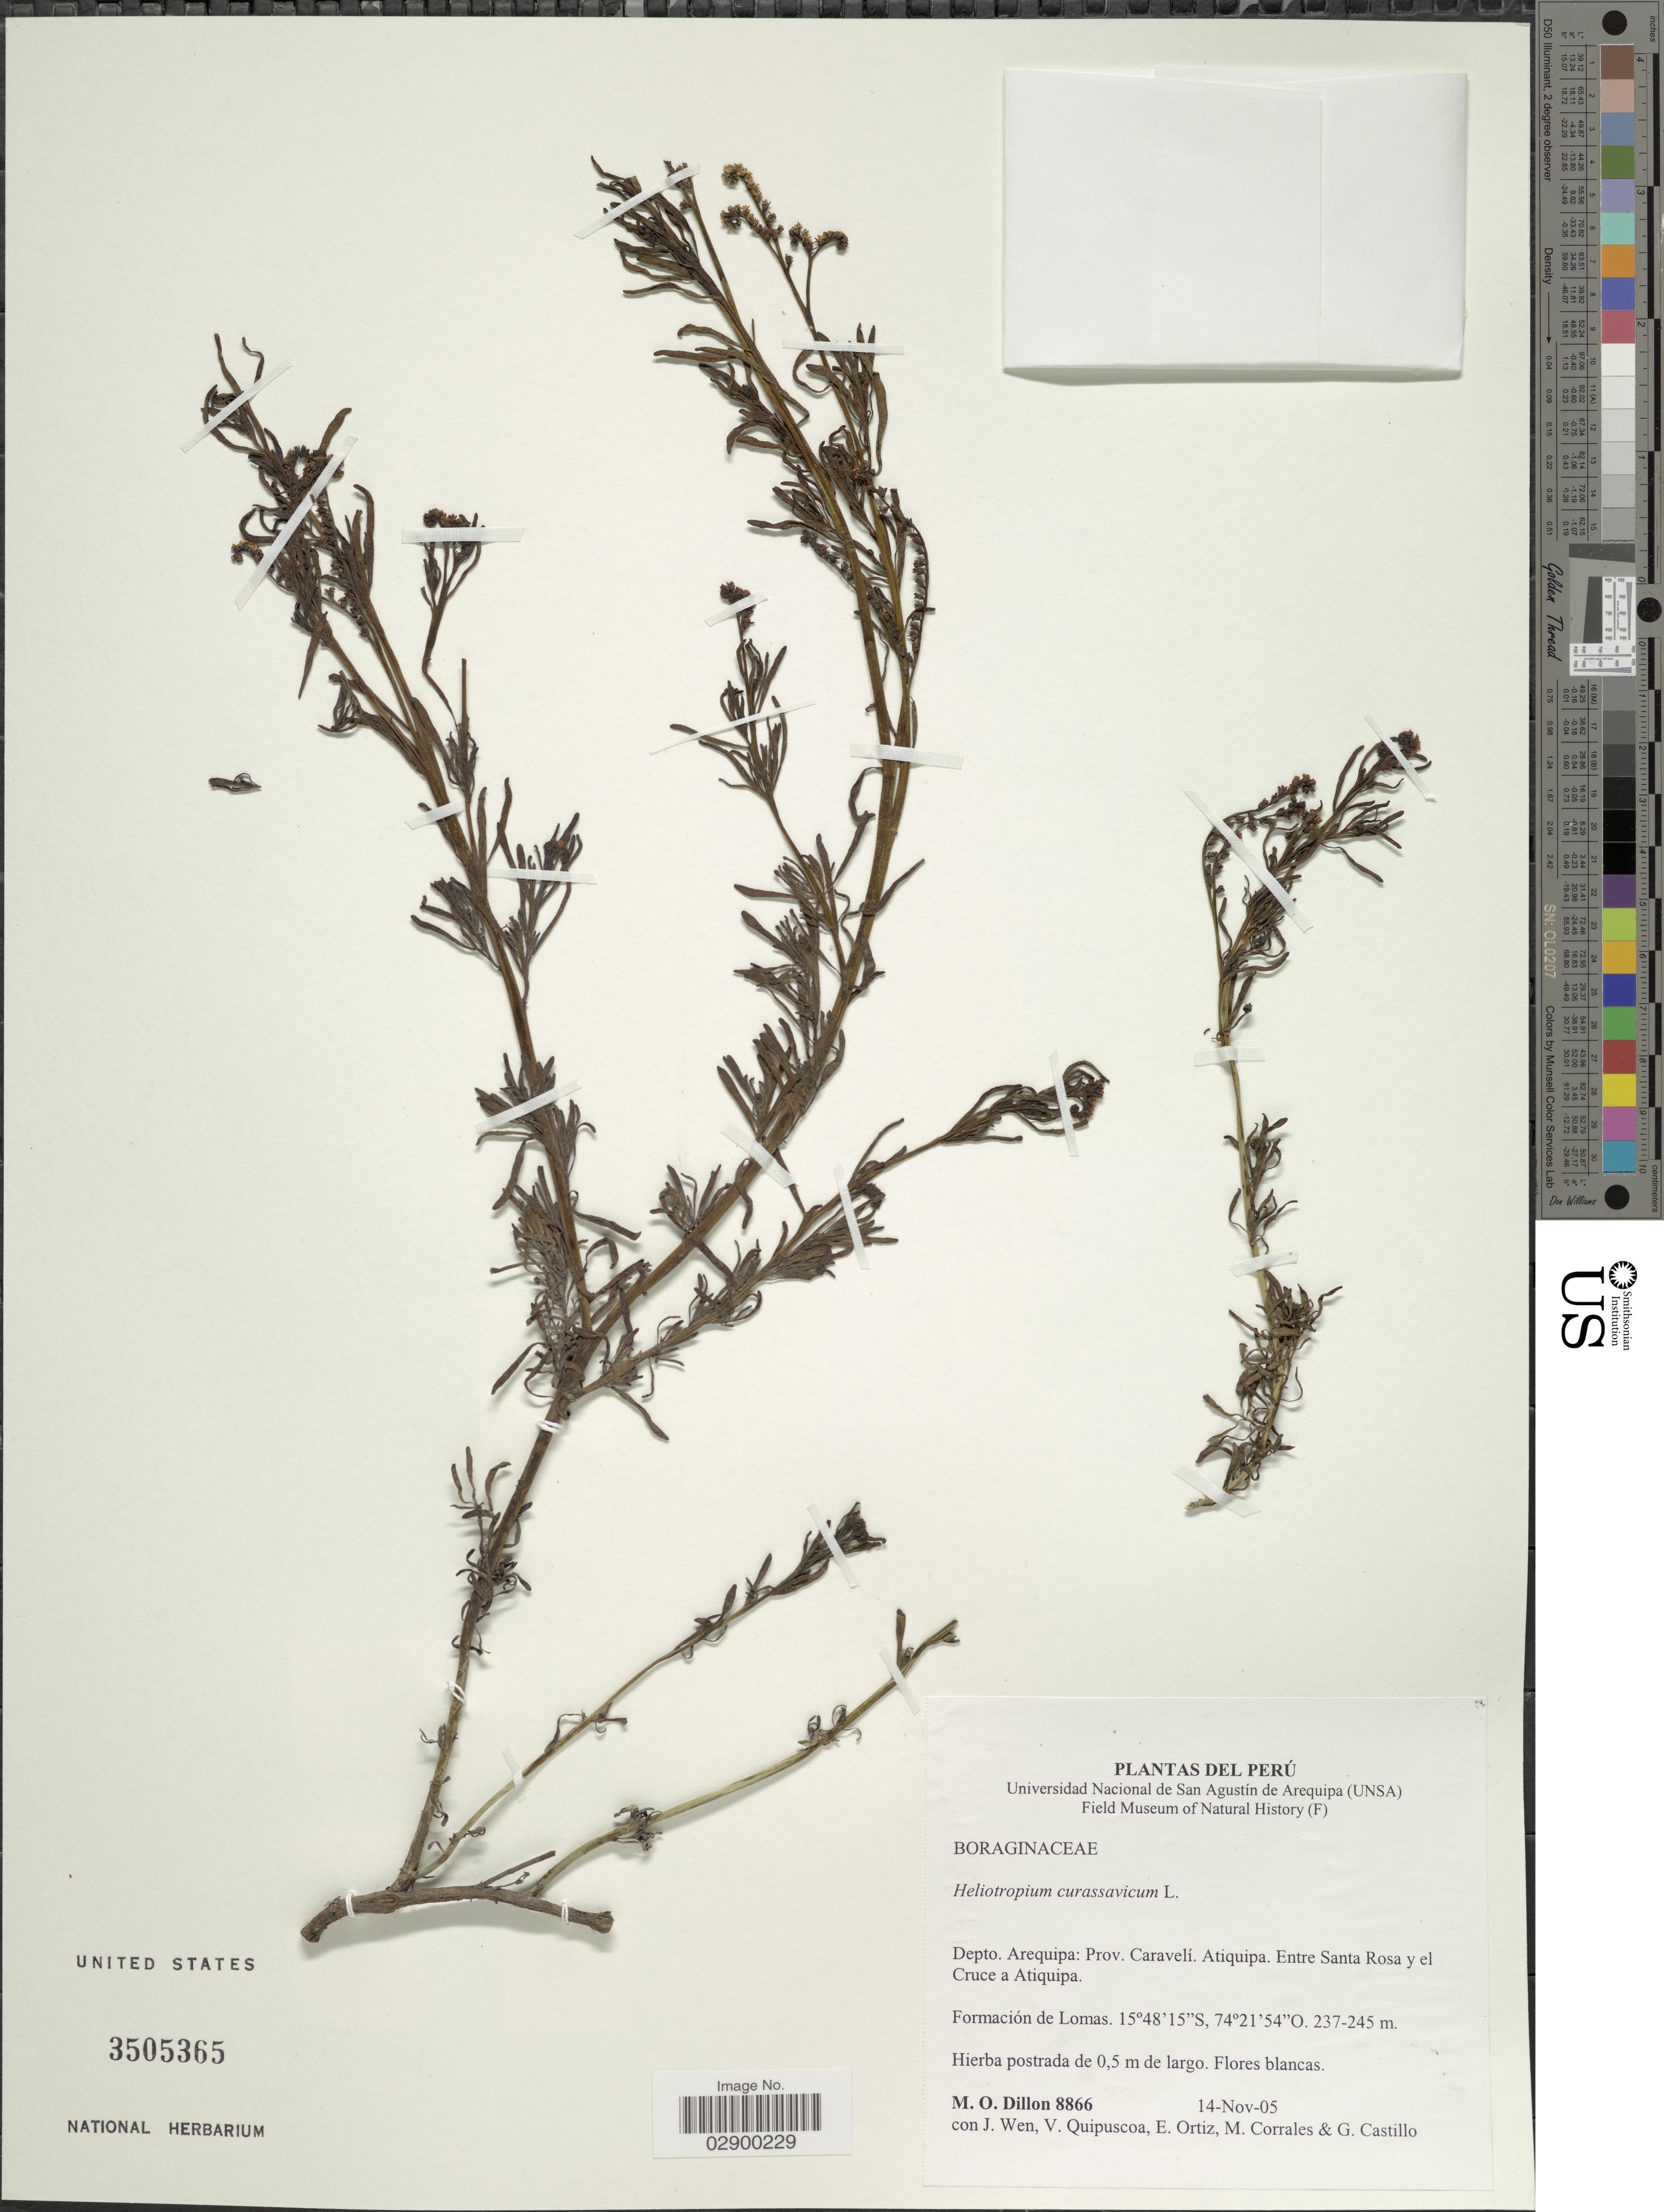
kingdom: Plantae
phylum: Tracheophyta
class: Magnoliopsida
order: Boraginales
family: Heliotropiaceae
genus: Heliotropium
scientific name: Heliotropium curassavicum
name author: L.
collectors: M. O. Dillon, J. Wen, V. Quipuscoa, E. Ortiz & et al.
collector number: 8866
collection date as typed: Transcribed d/m/y: 14/11/5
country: Peru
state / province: Arequipa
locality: Depto. Arequipa: Prov. Caravelí, Atiquipa, Entre Santa Rosa y el Cruce a Atiquipa.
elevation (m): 237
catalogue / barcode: US 3505365